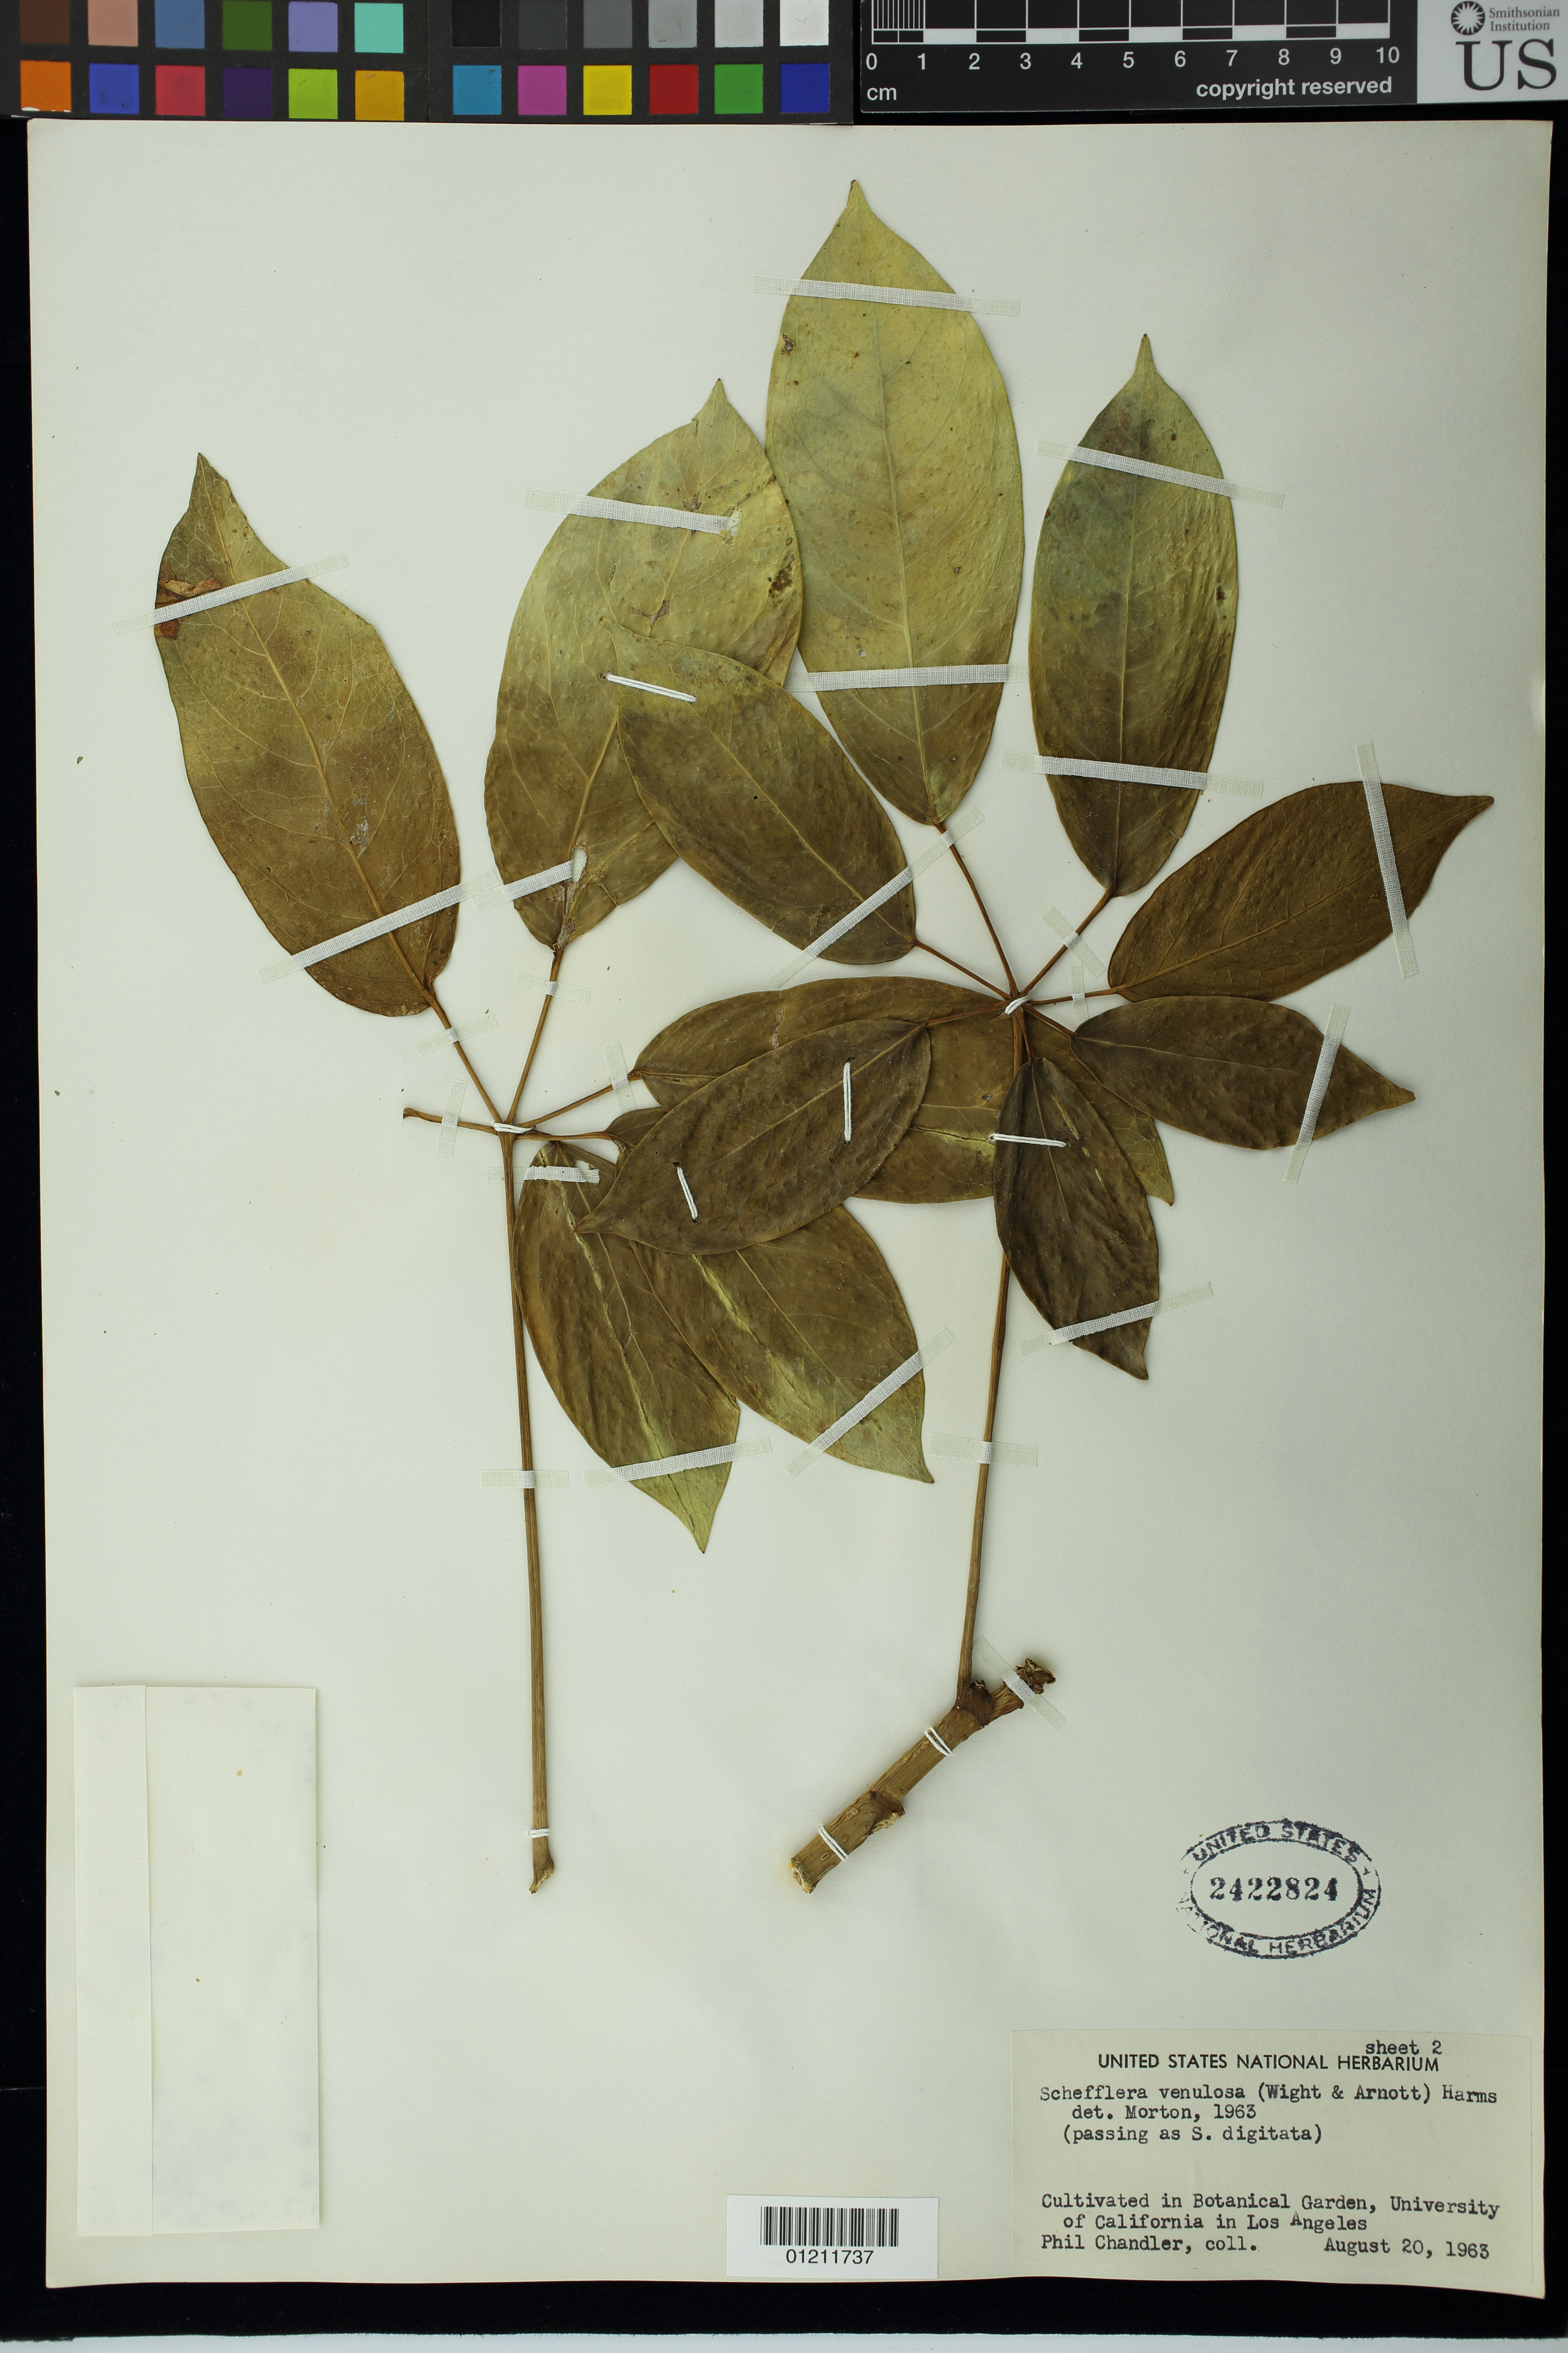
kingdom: Plantae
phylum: Tracheophyta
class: Magnoliopsida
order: Apiales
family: Araliaceae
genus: Schefflera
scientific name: Schefflera sp.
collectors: P. Chandler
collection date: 1963-08-20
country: United States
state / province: California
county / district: Los Angeles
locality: Cultivated in Botanical Garden, University of California at Los Angeles 30.1.29SW.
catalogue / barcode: US 2422824